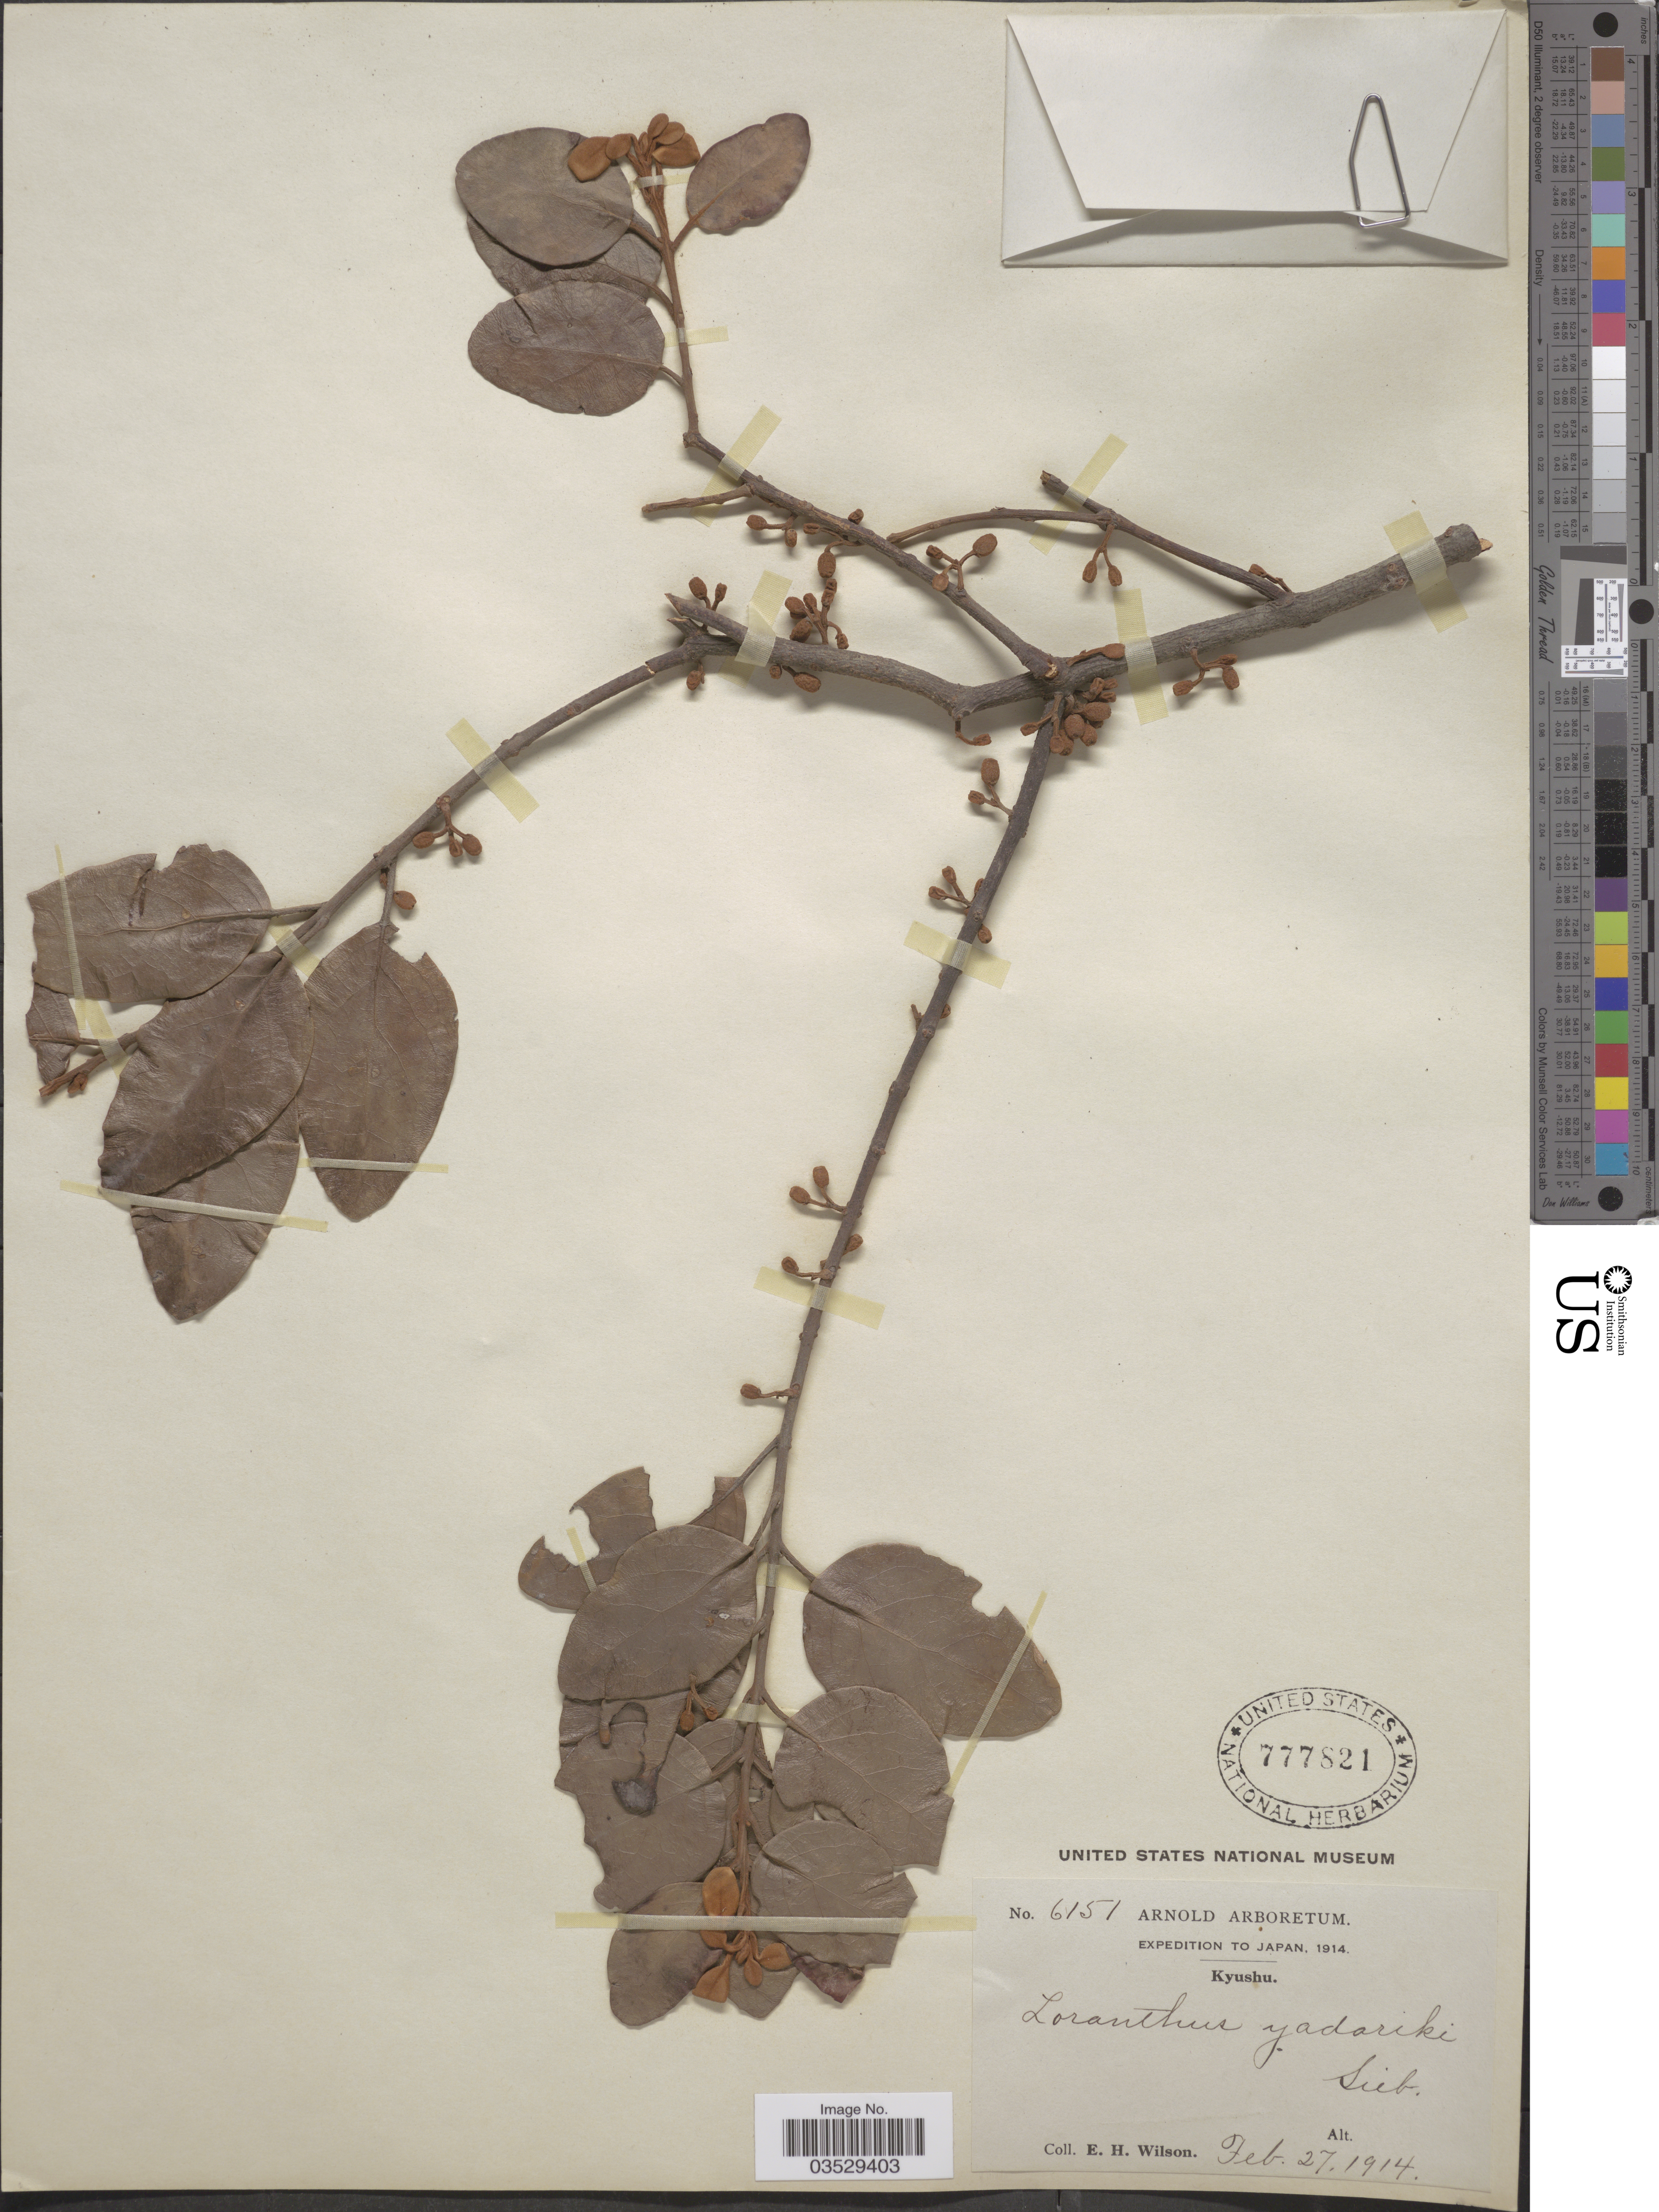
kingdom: Plantae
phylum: Tracheophyta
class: Magnoliopsida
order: Santalales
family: Loranthaceae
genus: Taxillus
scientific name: Taxillus yadoriki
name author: (Maxim.) Danser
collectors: E. Wilson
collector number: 6151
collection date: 1914-02-27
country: Japan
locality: Kyushu.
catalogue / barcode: US 777821